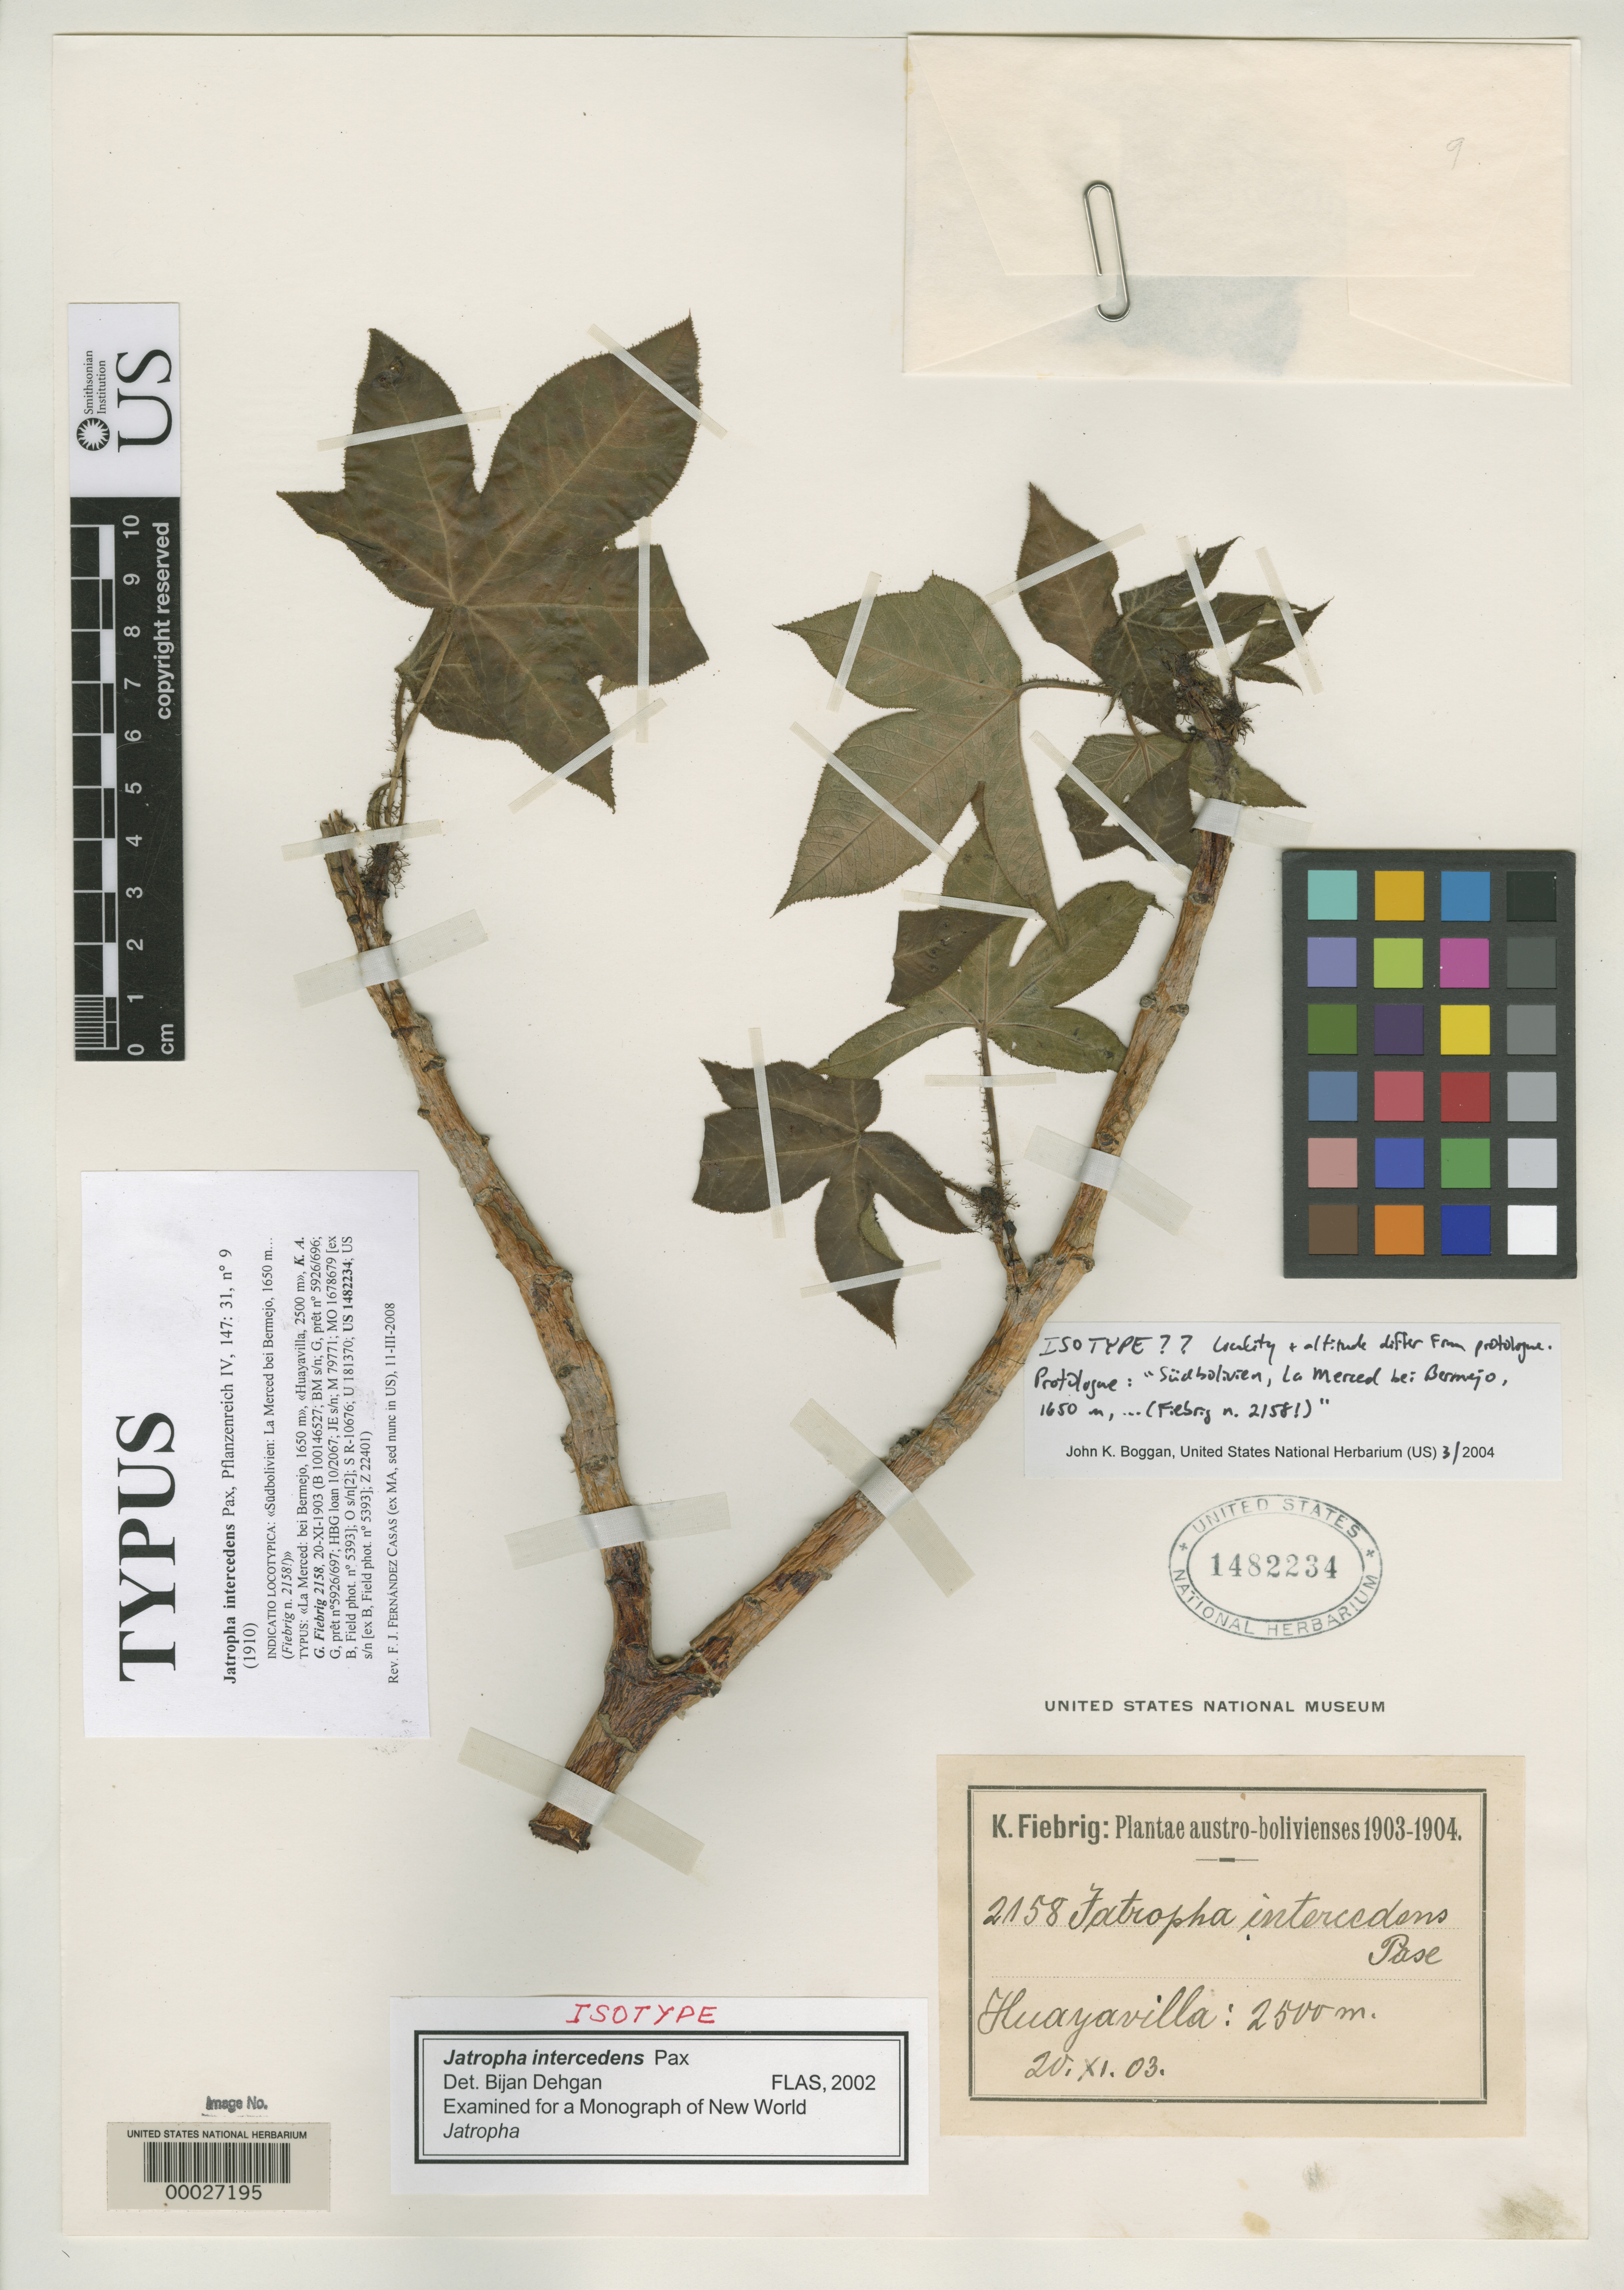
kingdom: Plantae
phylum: Tracheophyta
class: Magnoliopsida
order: Malpighiales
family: Euphorbiaceae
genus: Jatropha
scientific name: Jatropha intercedens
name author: Pax in Engl.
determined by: Dehgan, B.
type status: Possible Isotype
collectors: K. Fiebrig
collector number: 2158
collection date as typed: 20 Nov 1903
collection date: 1903-11-20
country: Bolivia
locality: Huayavilla. [Protologue: Südbolivien, La Merced bei Bermejo, 1640 m]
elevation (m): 2500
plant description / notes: Annotated as isotype by Dehgan (2002) but locality & elevation do not match protologue. Possibly to be considered syntype or otherwise "original material"?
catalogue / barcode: US 1482234